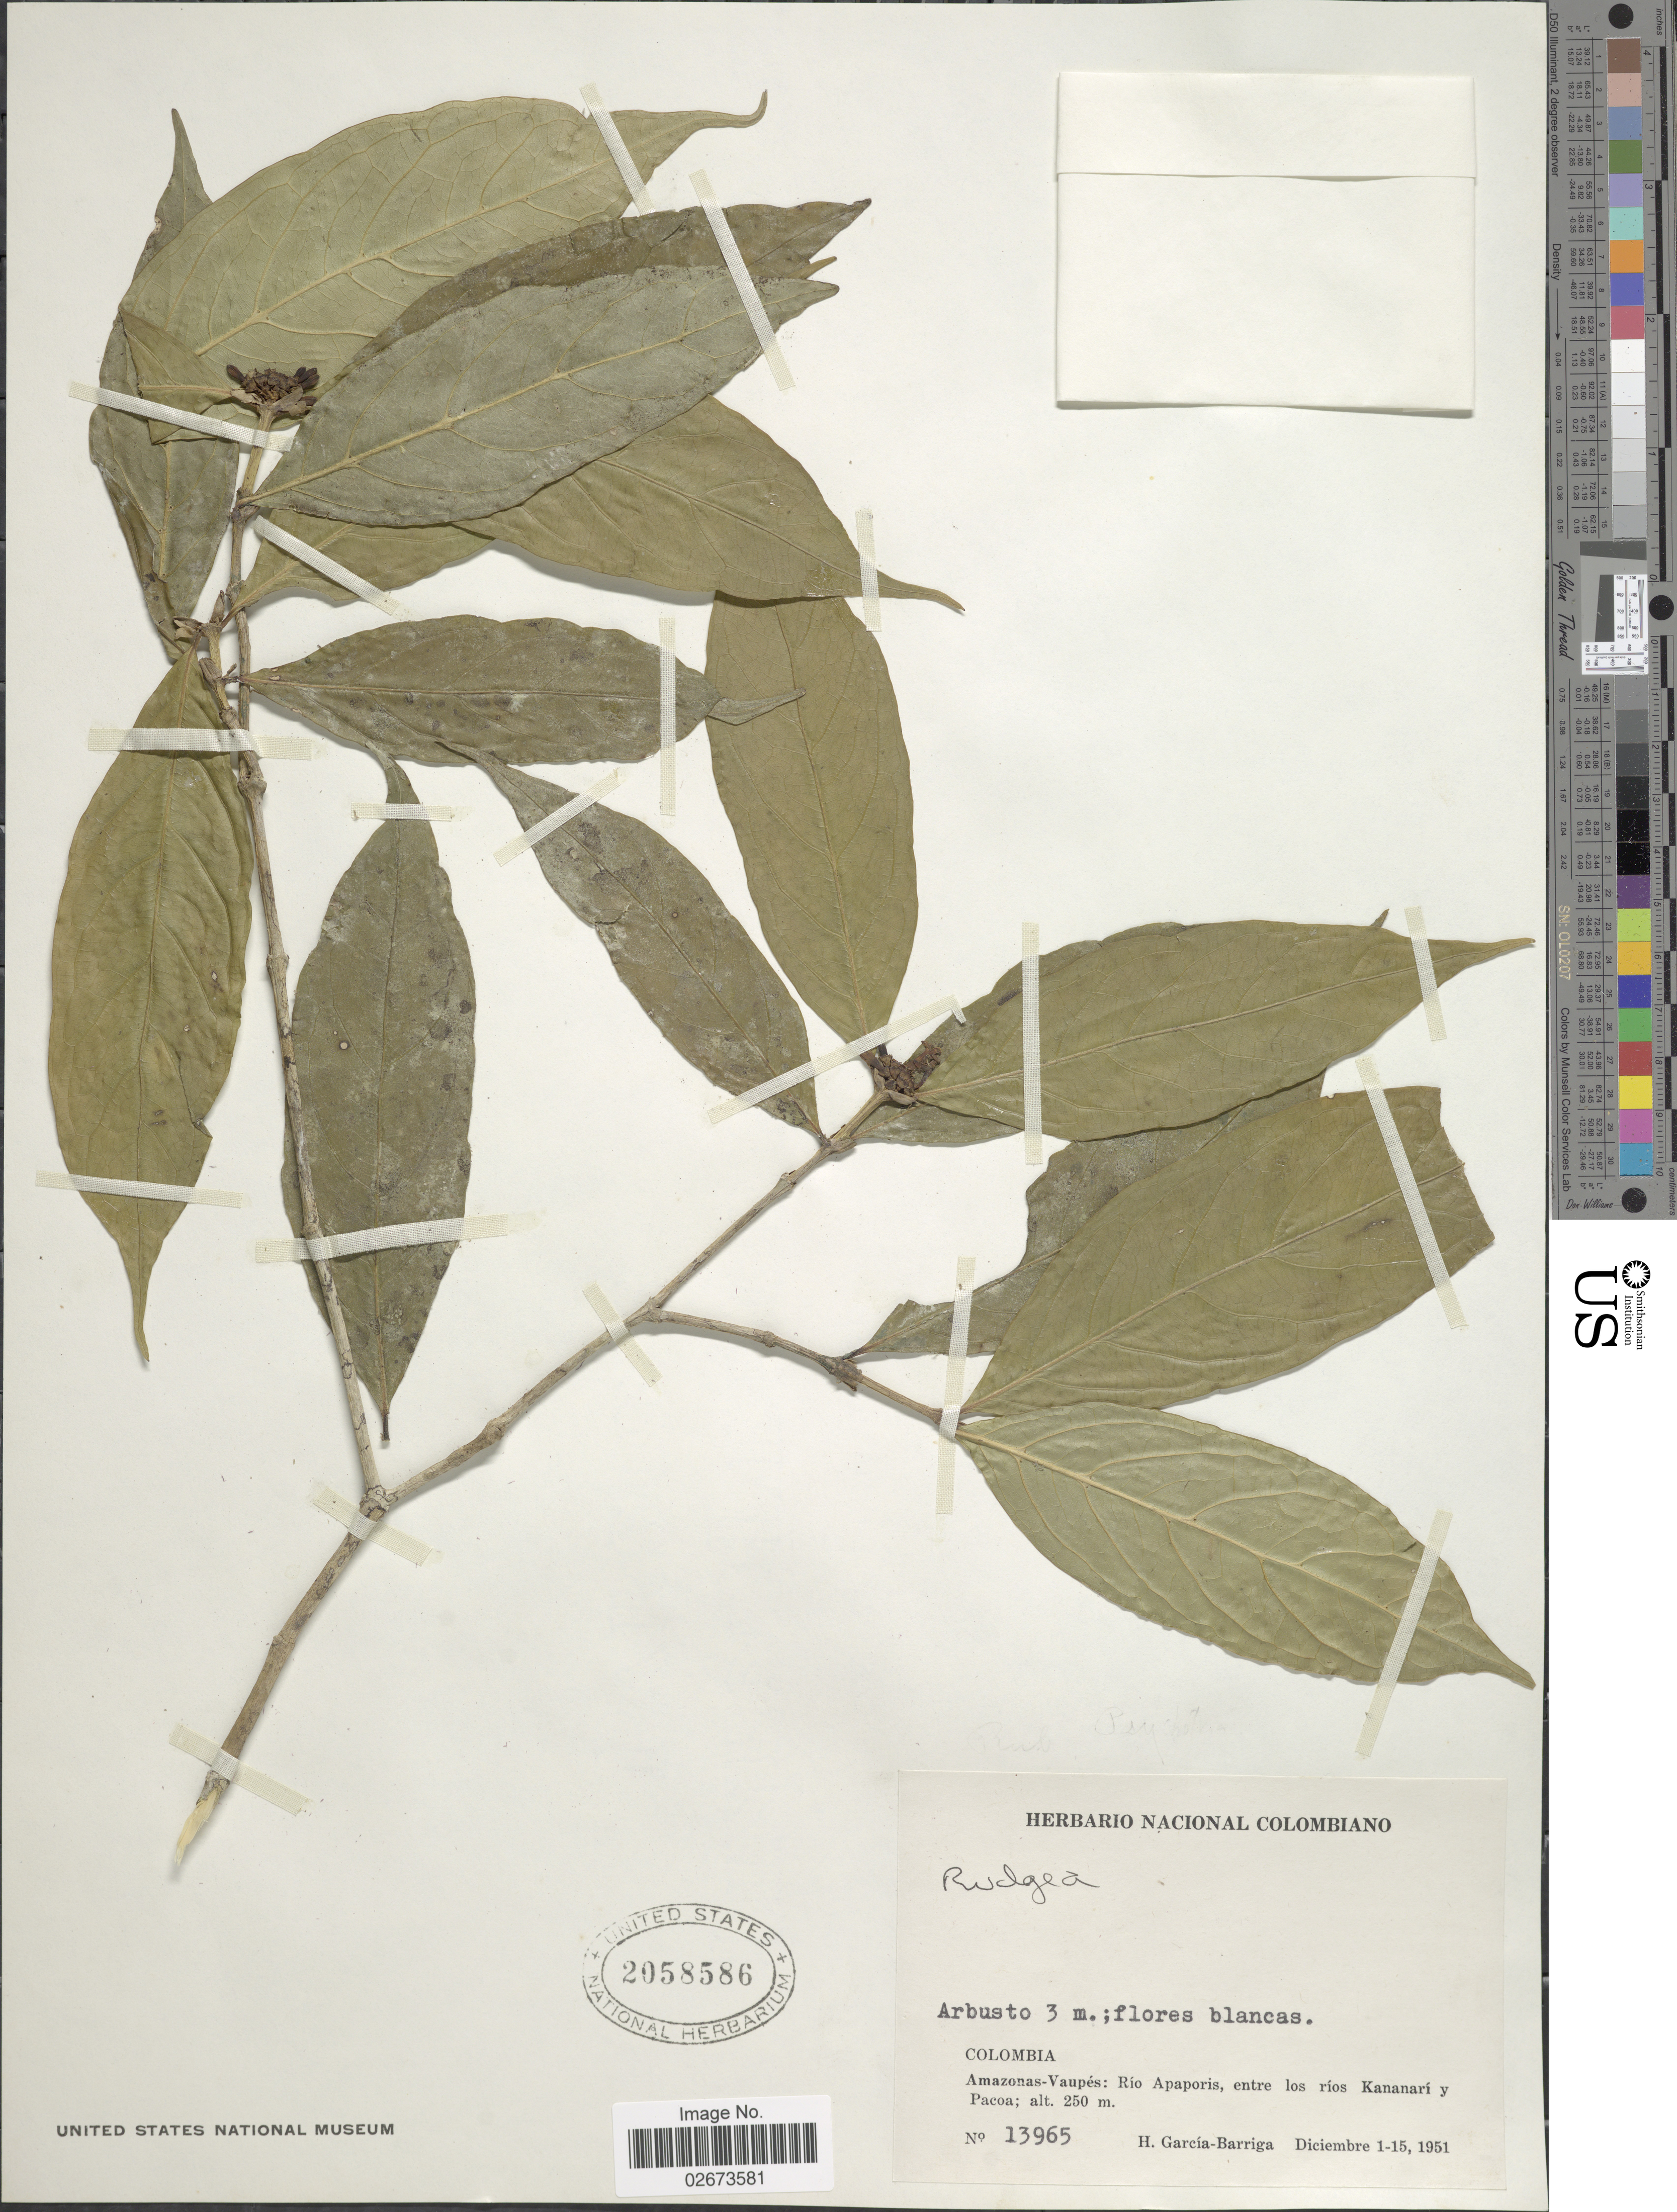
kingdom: Plantae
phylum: Tracheophyta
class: Magnoliopsida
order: Gentianales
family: Rubiaceae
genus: Rudgea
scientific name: Rudgea sp.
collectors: H. García Barriga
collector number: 13965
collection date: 1951-12-01/1951-12-15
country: Colombia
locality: Amazonas-Vaupes: Rio Apaporis, entre los rios Kananari y Pacoa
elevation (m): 250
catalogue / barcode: US 2058586